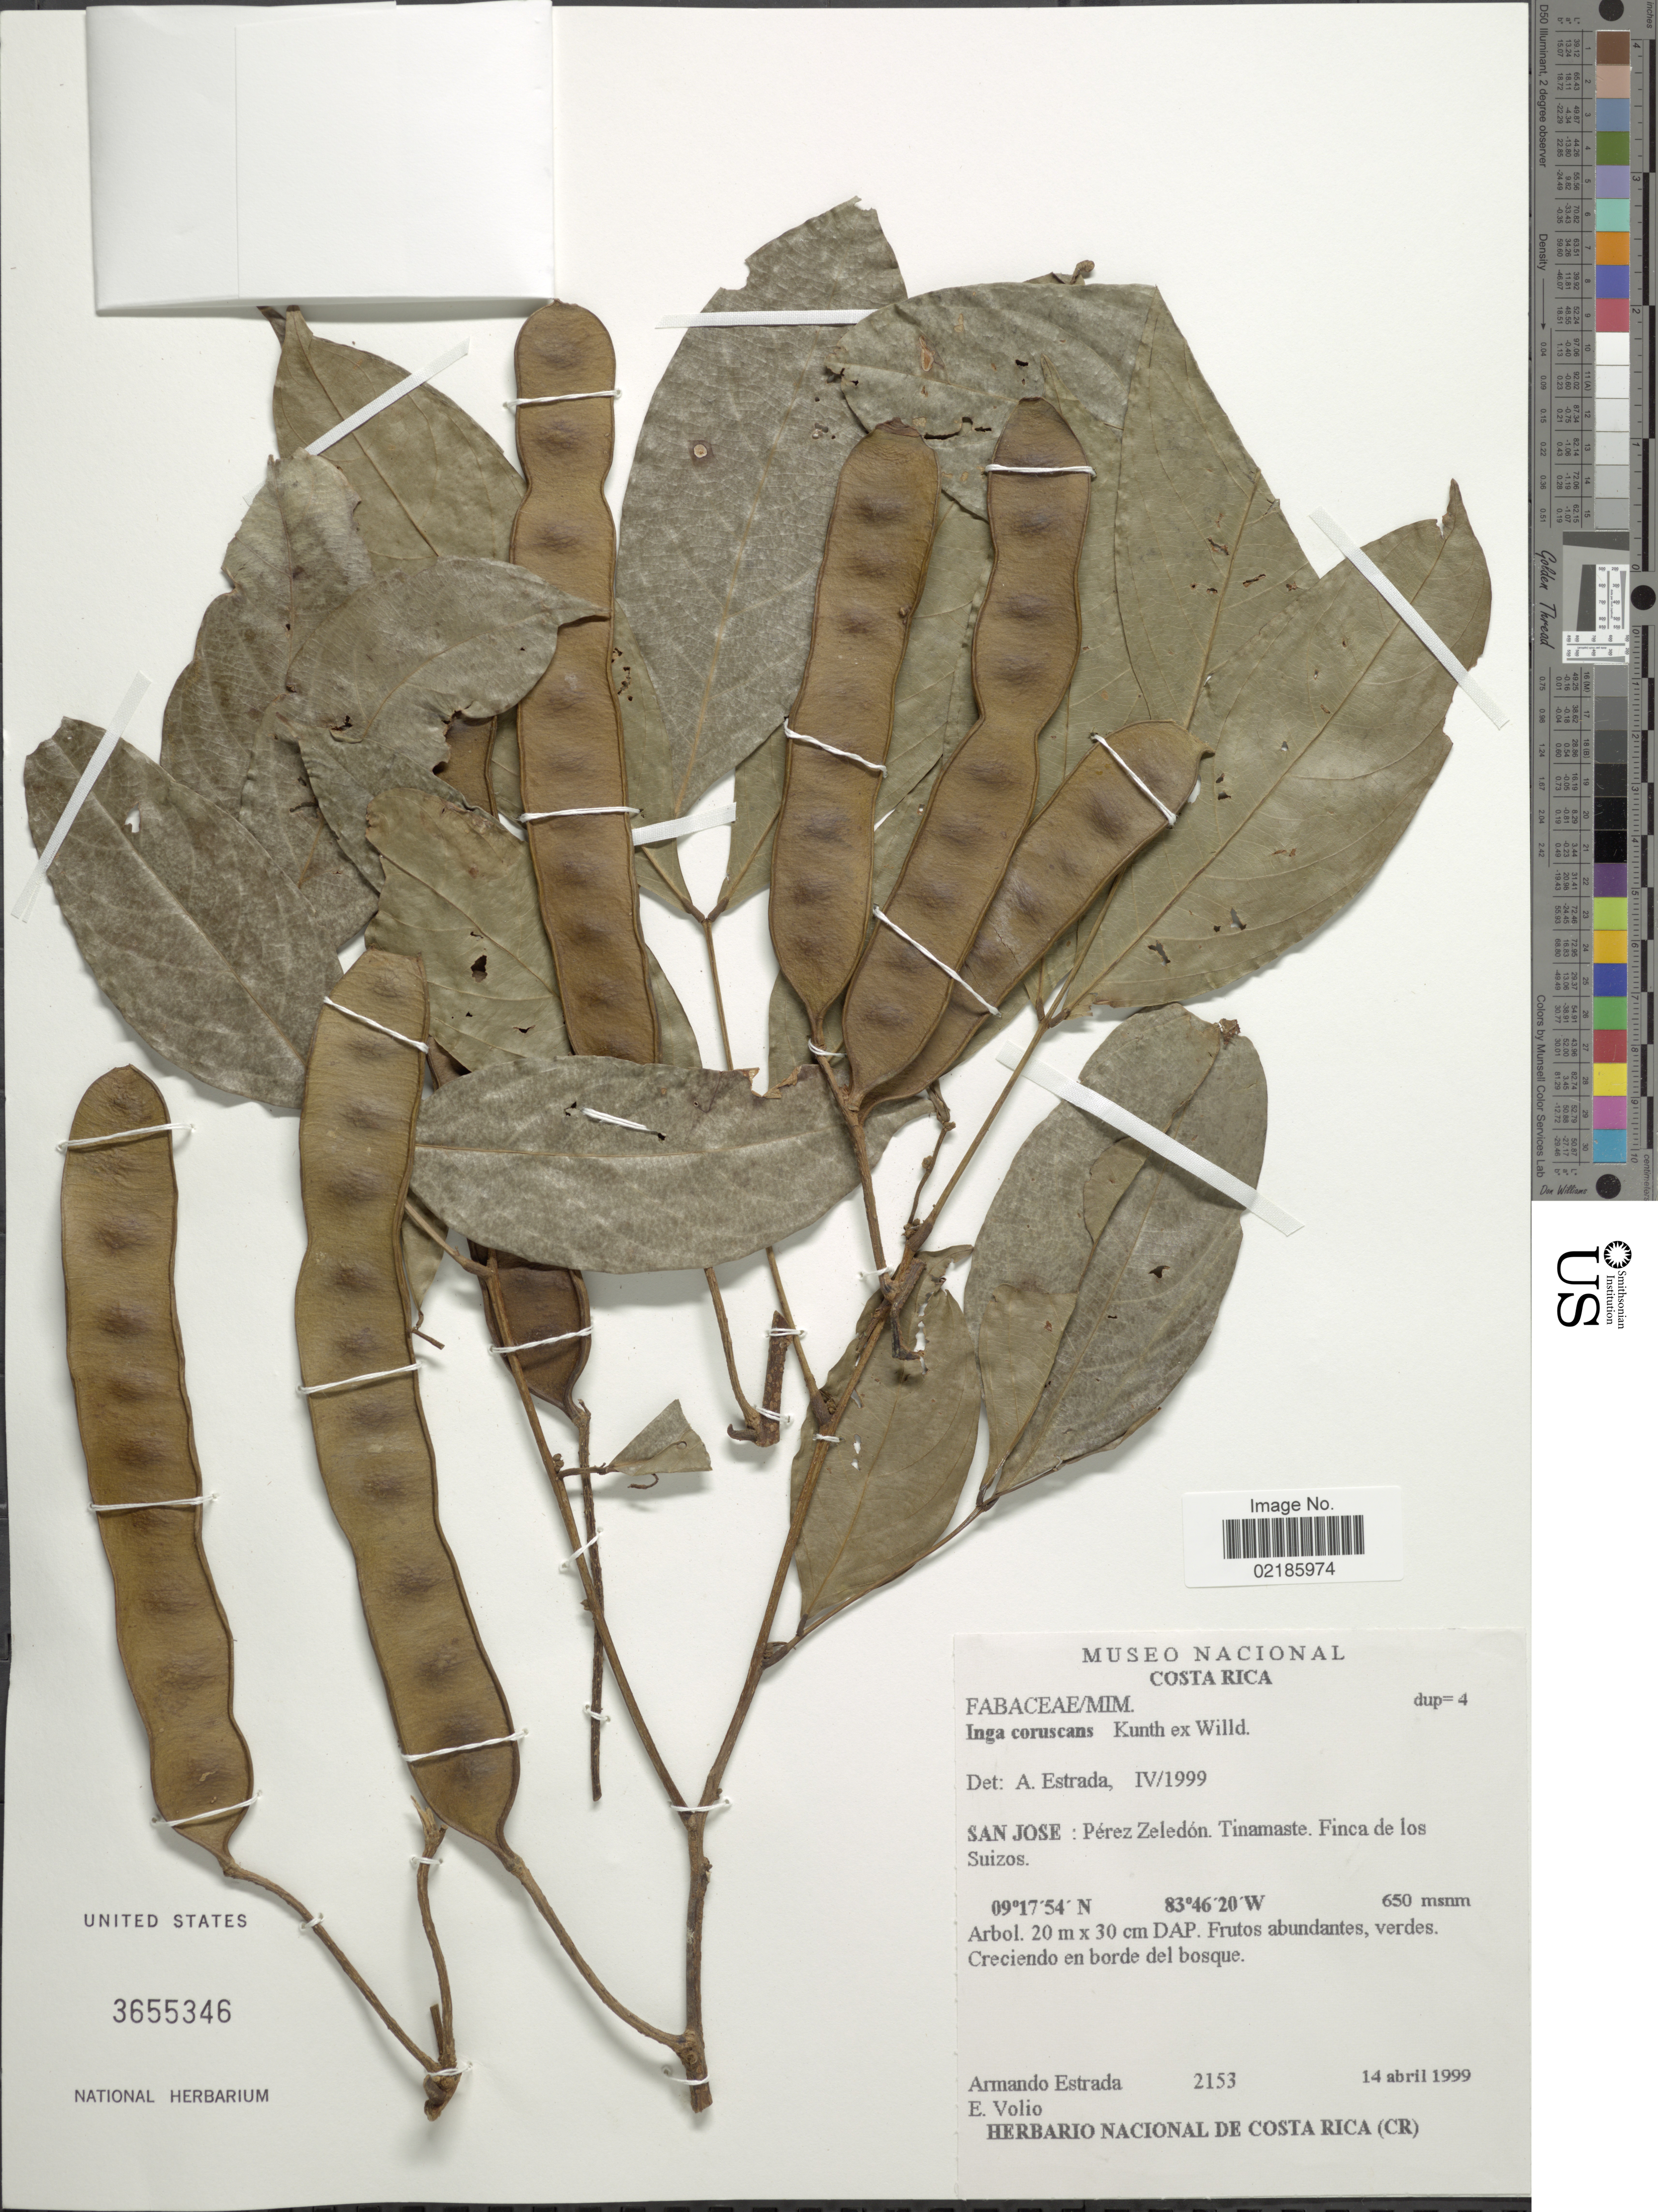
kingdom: Plantae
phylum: Tracheophyta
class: Magnoliopsida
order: Fabales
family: Fabaceae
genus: Inga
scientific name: Inga coruscans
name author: Humb. & Bonpl. ex Willd.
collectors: A. Estrada & E. Volio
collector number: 2153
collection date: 1999-04-14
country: Costa Rica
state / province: San José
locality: Perez Zeledon. Tinamaste. Finca de los Suizos.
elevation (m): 650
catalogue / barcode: US 3655346